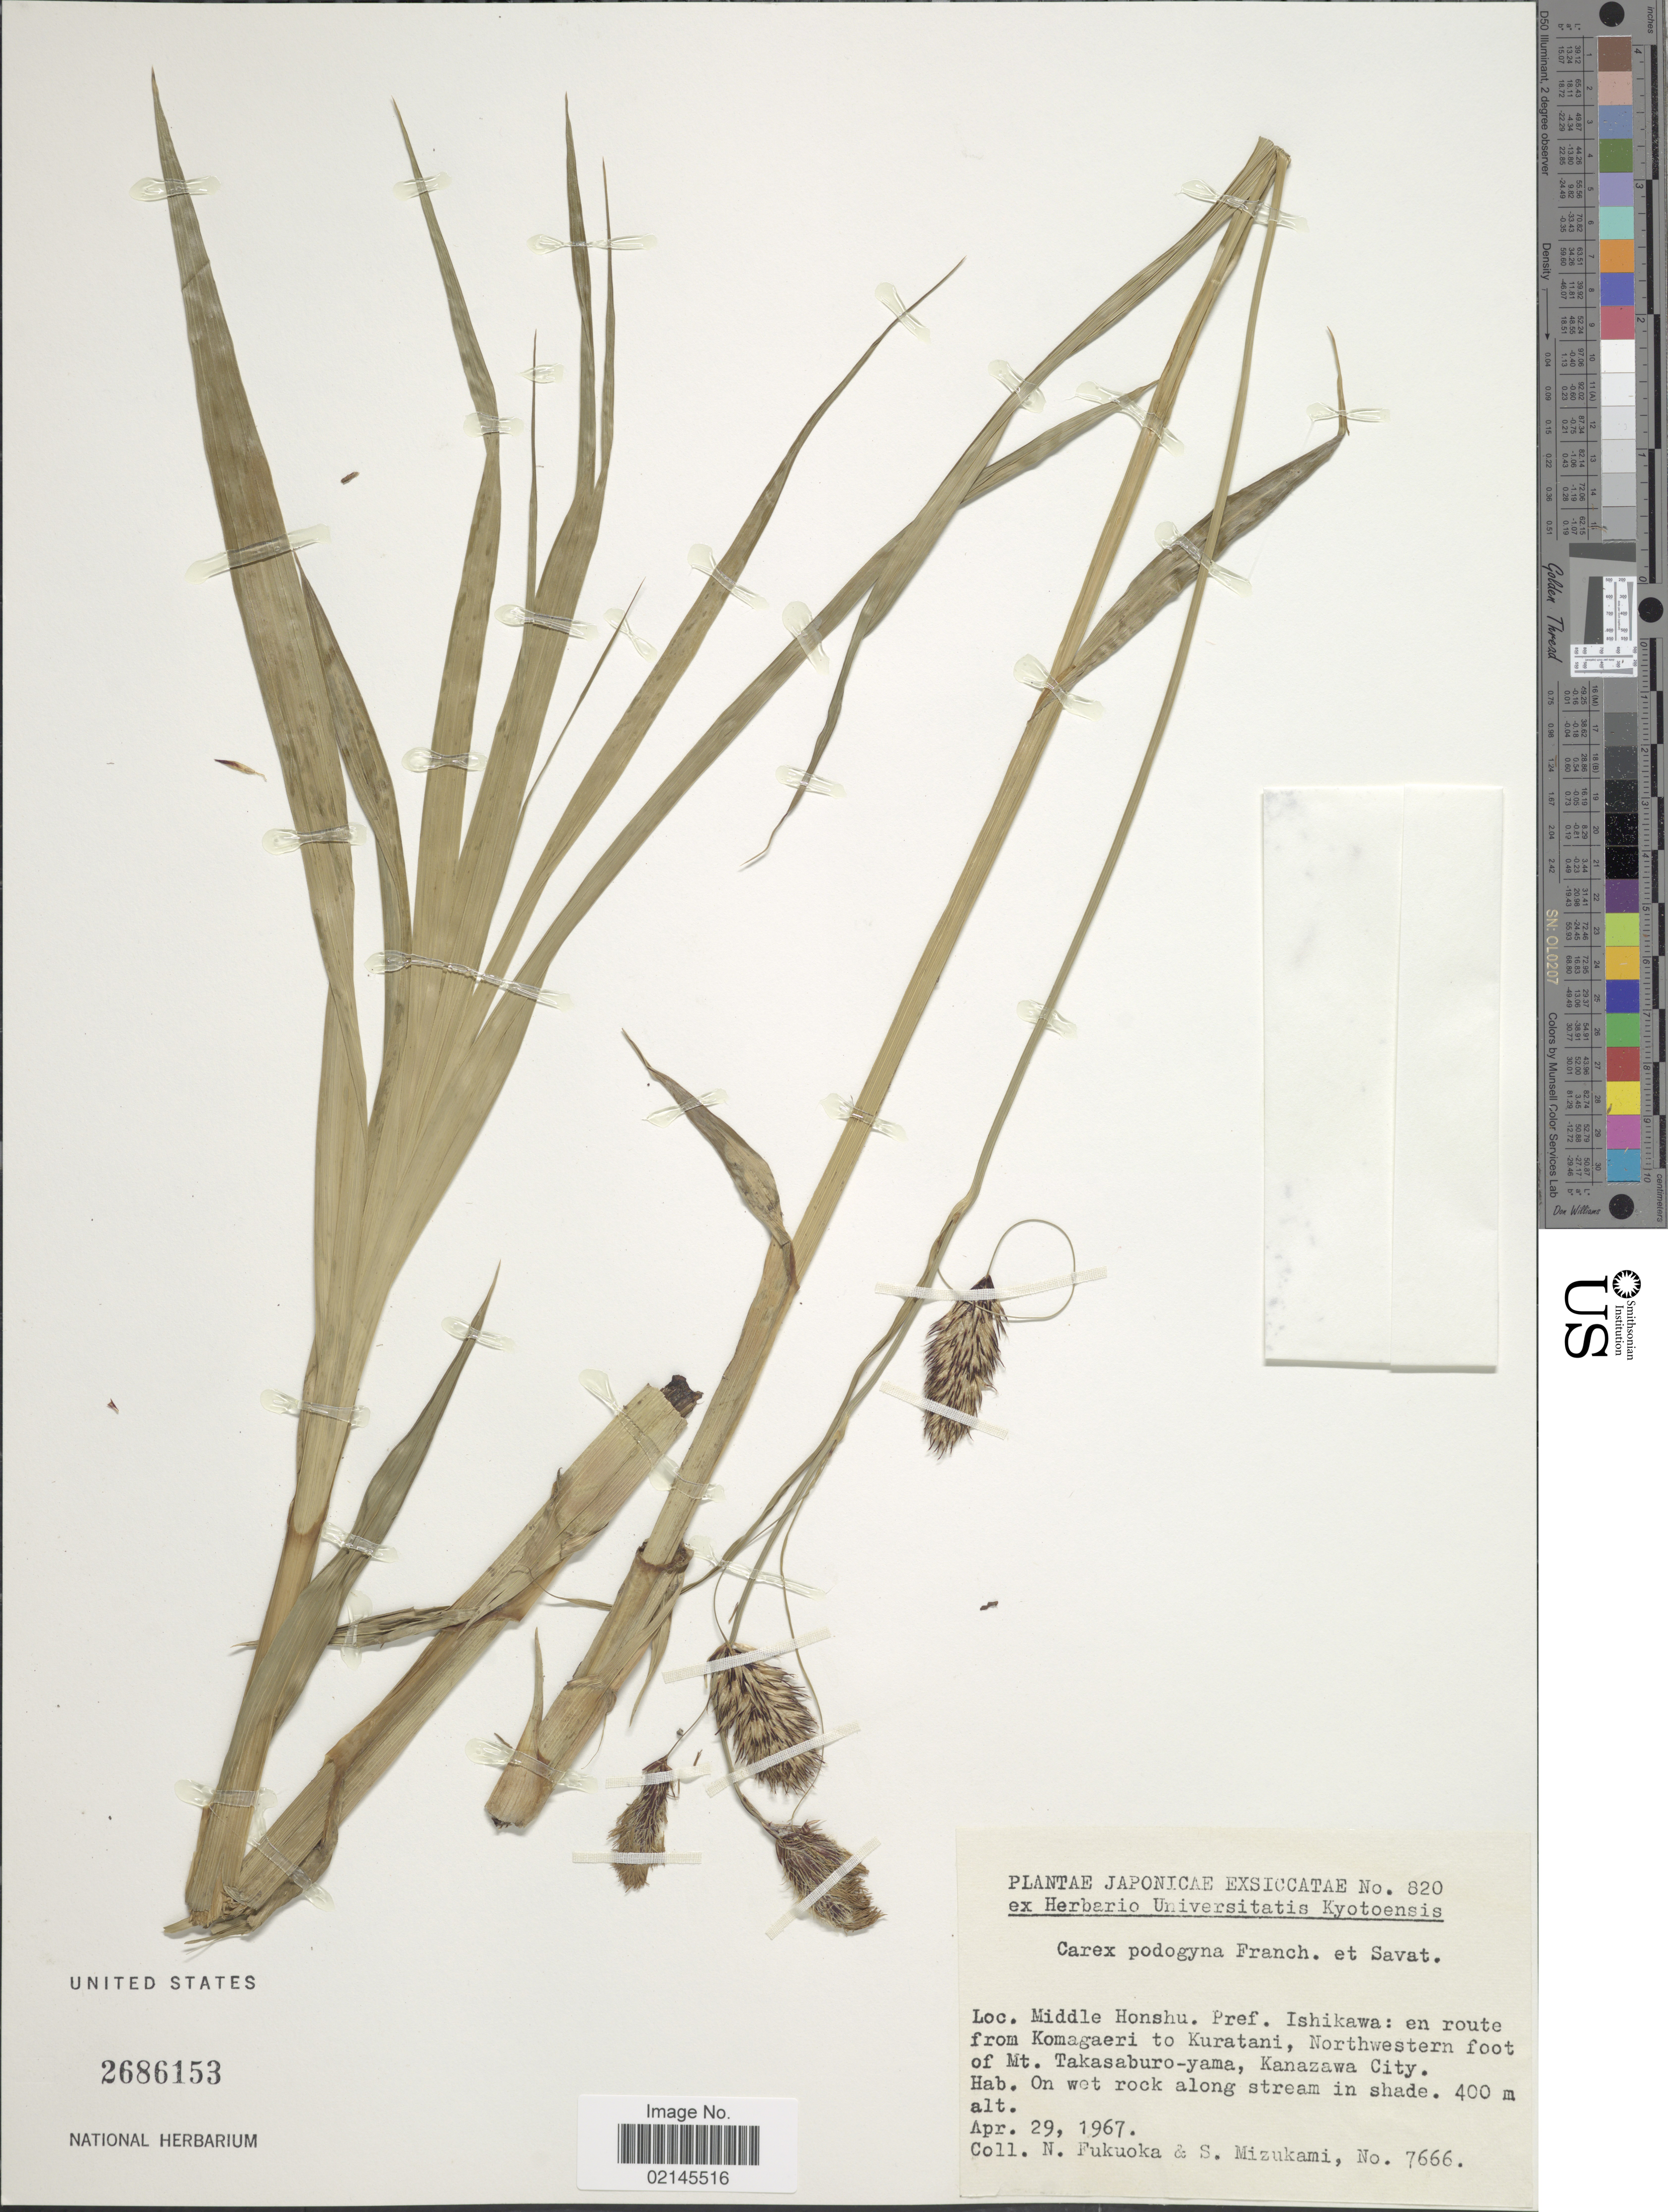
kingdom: Plantae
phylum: Tracheophyta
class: Liliopsida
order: Poales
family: Cyperaceae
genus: Carex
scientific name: Carex podogyna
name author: Franch. & Sav.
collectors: N. Fukuoka & S. Mizukami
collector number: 7666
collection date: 1967-04-29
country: Japan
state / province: Isikawa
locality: Middle Honshu, Pref. Ishikawa, en route from Komagaeri to Kuratani, Northwestern foot of Mt Takasaburo-yama, Kanazawa City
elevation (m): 400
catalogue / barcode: US 2686153